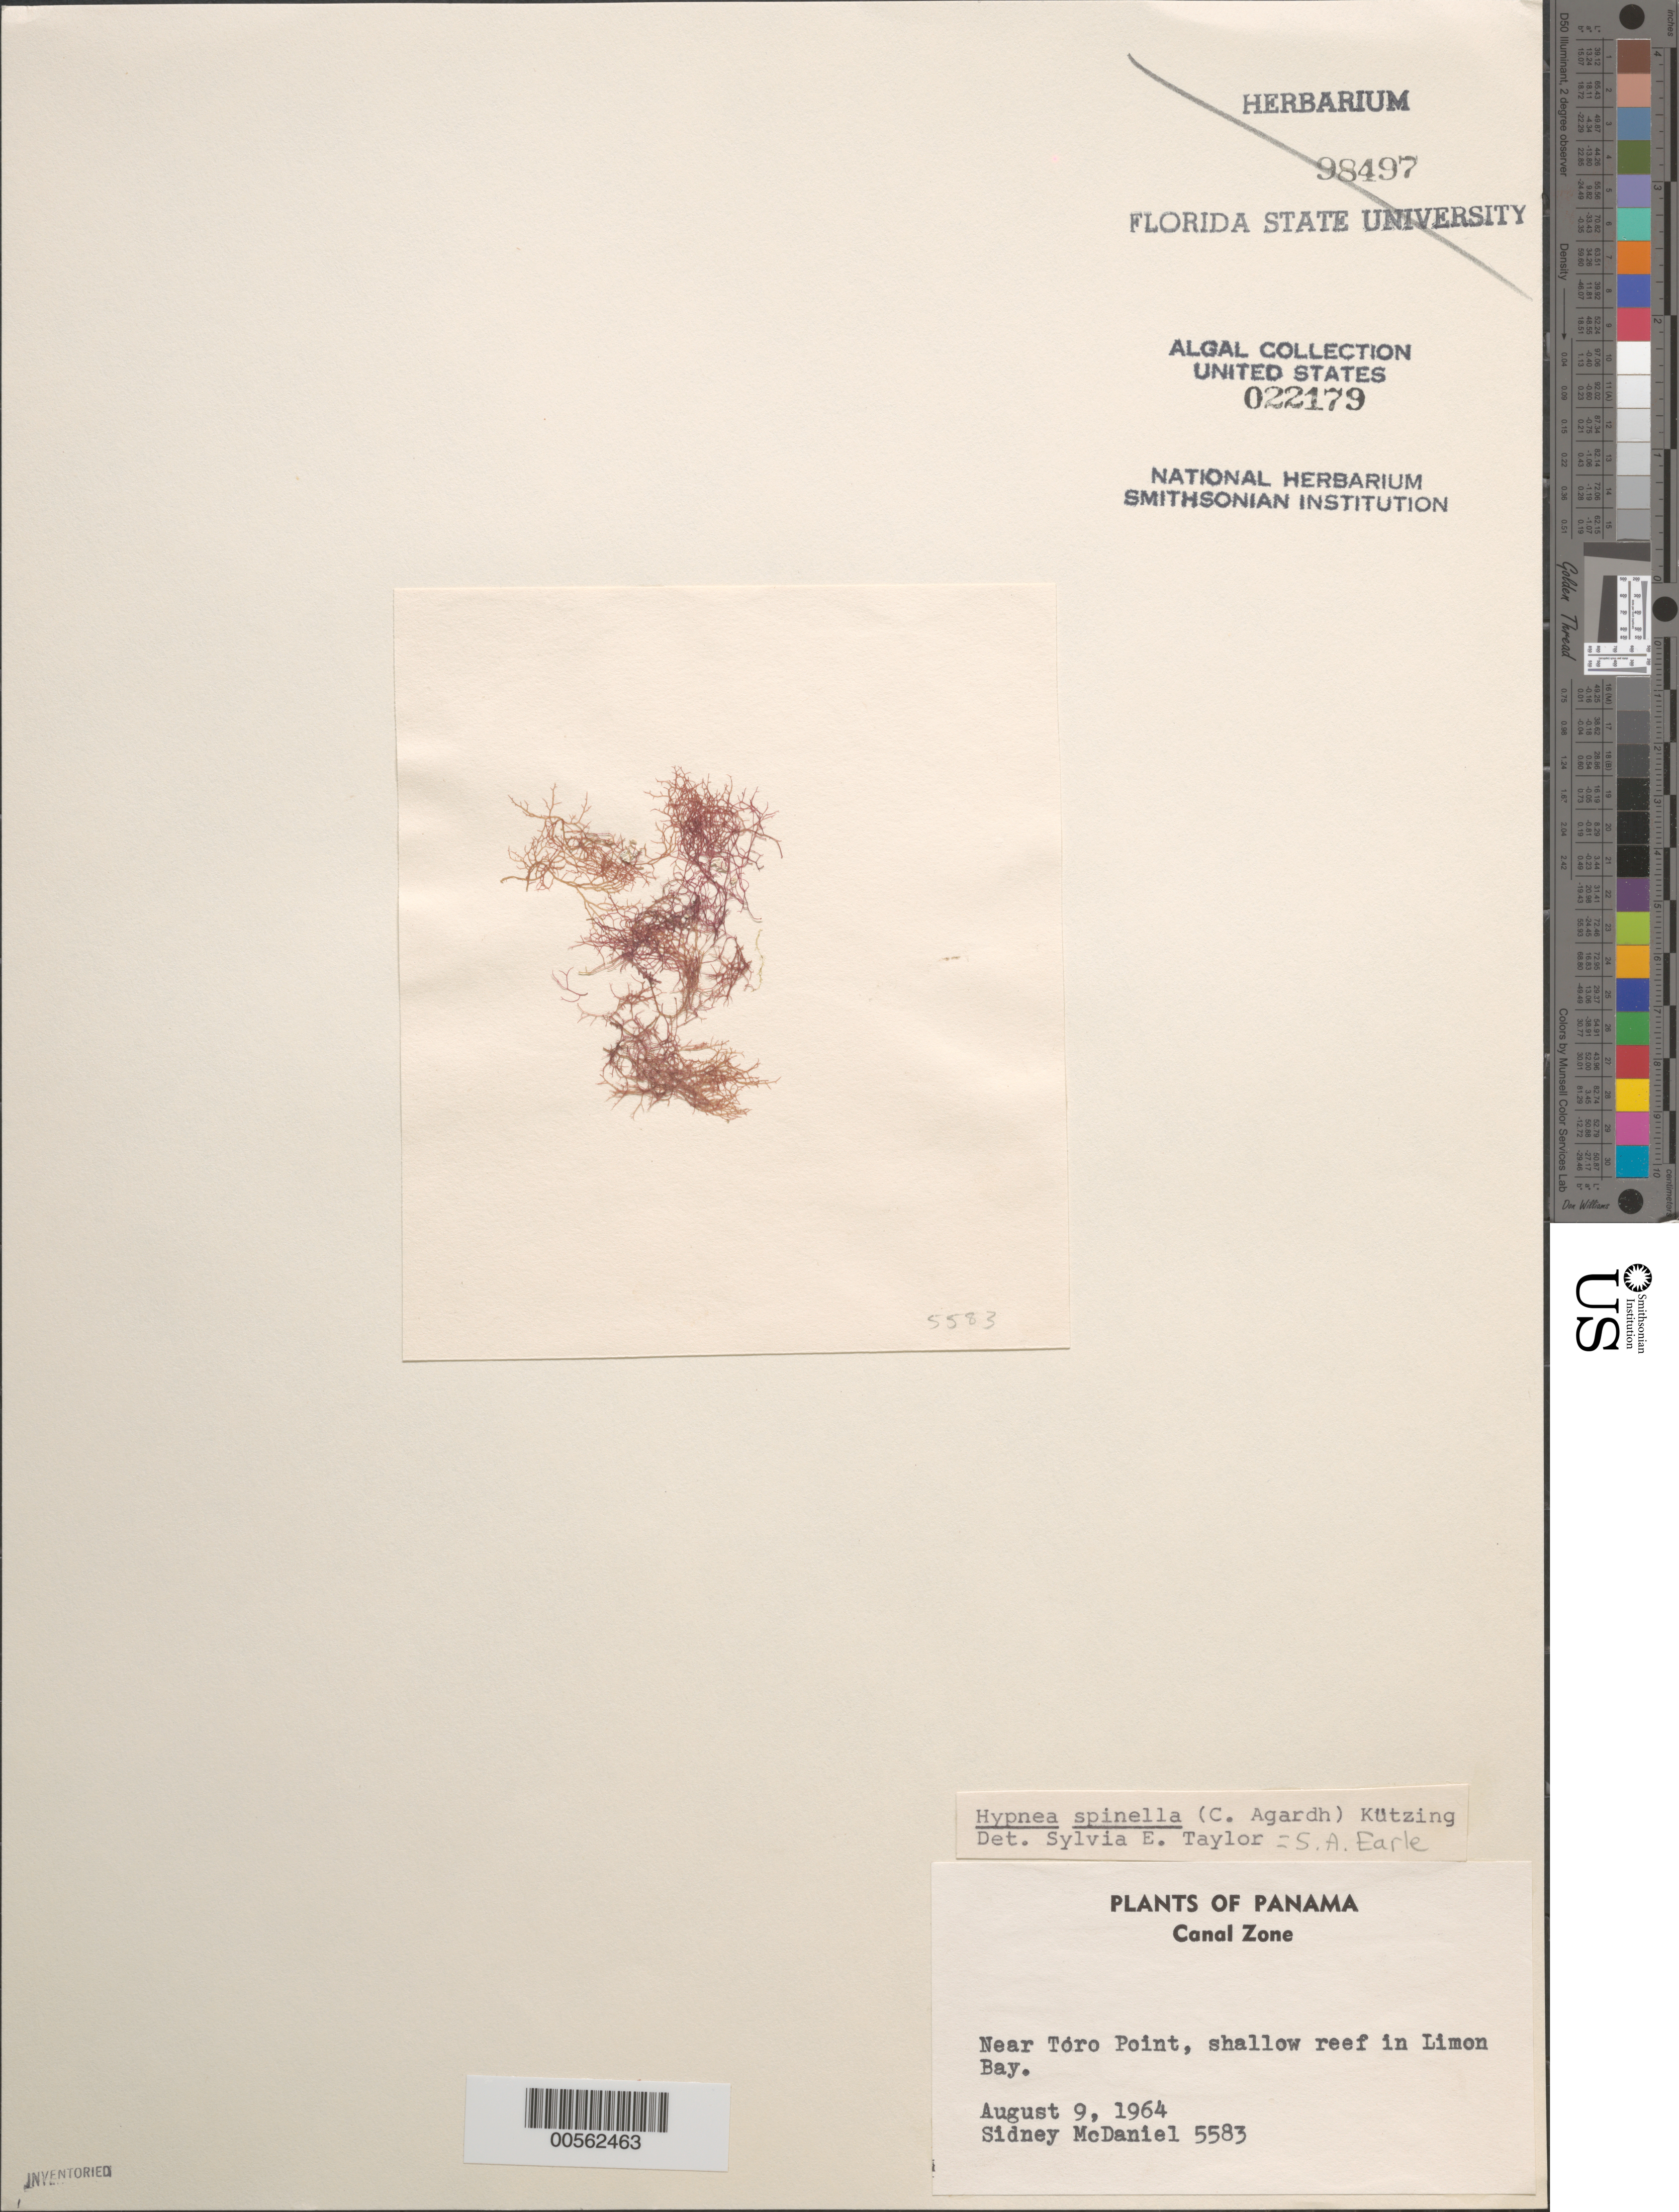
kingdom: Plantae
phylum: Rhodophyta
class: Florideophyceae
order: Gigartinales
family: Cystocloniaceae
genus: Hypnea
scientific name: Hypnea spinella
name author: (C. Agardh) Kütz.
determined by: Earle, S. A.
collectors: S. McDaniel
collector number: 5583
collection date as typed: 09 Aug 1964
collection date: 1964-08-09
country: Panama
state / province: Colón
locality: Limon Bay, near Toro Point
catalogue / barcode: US 22179